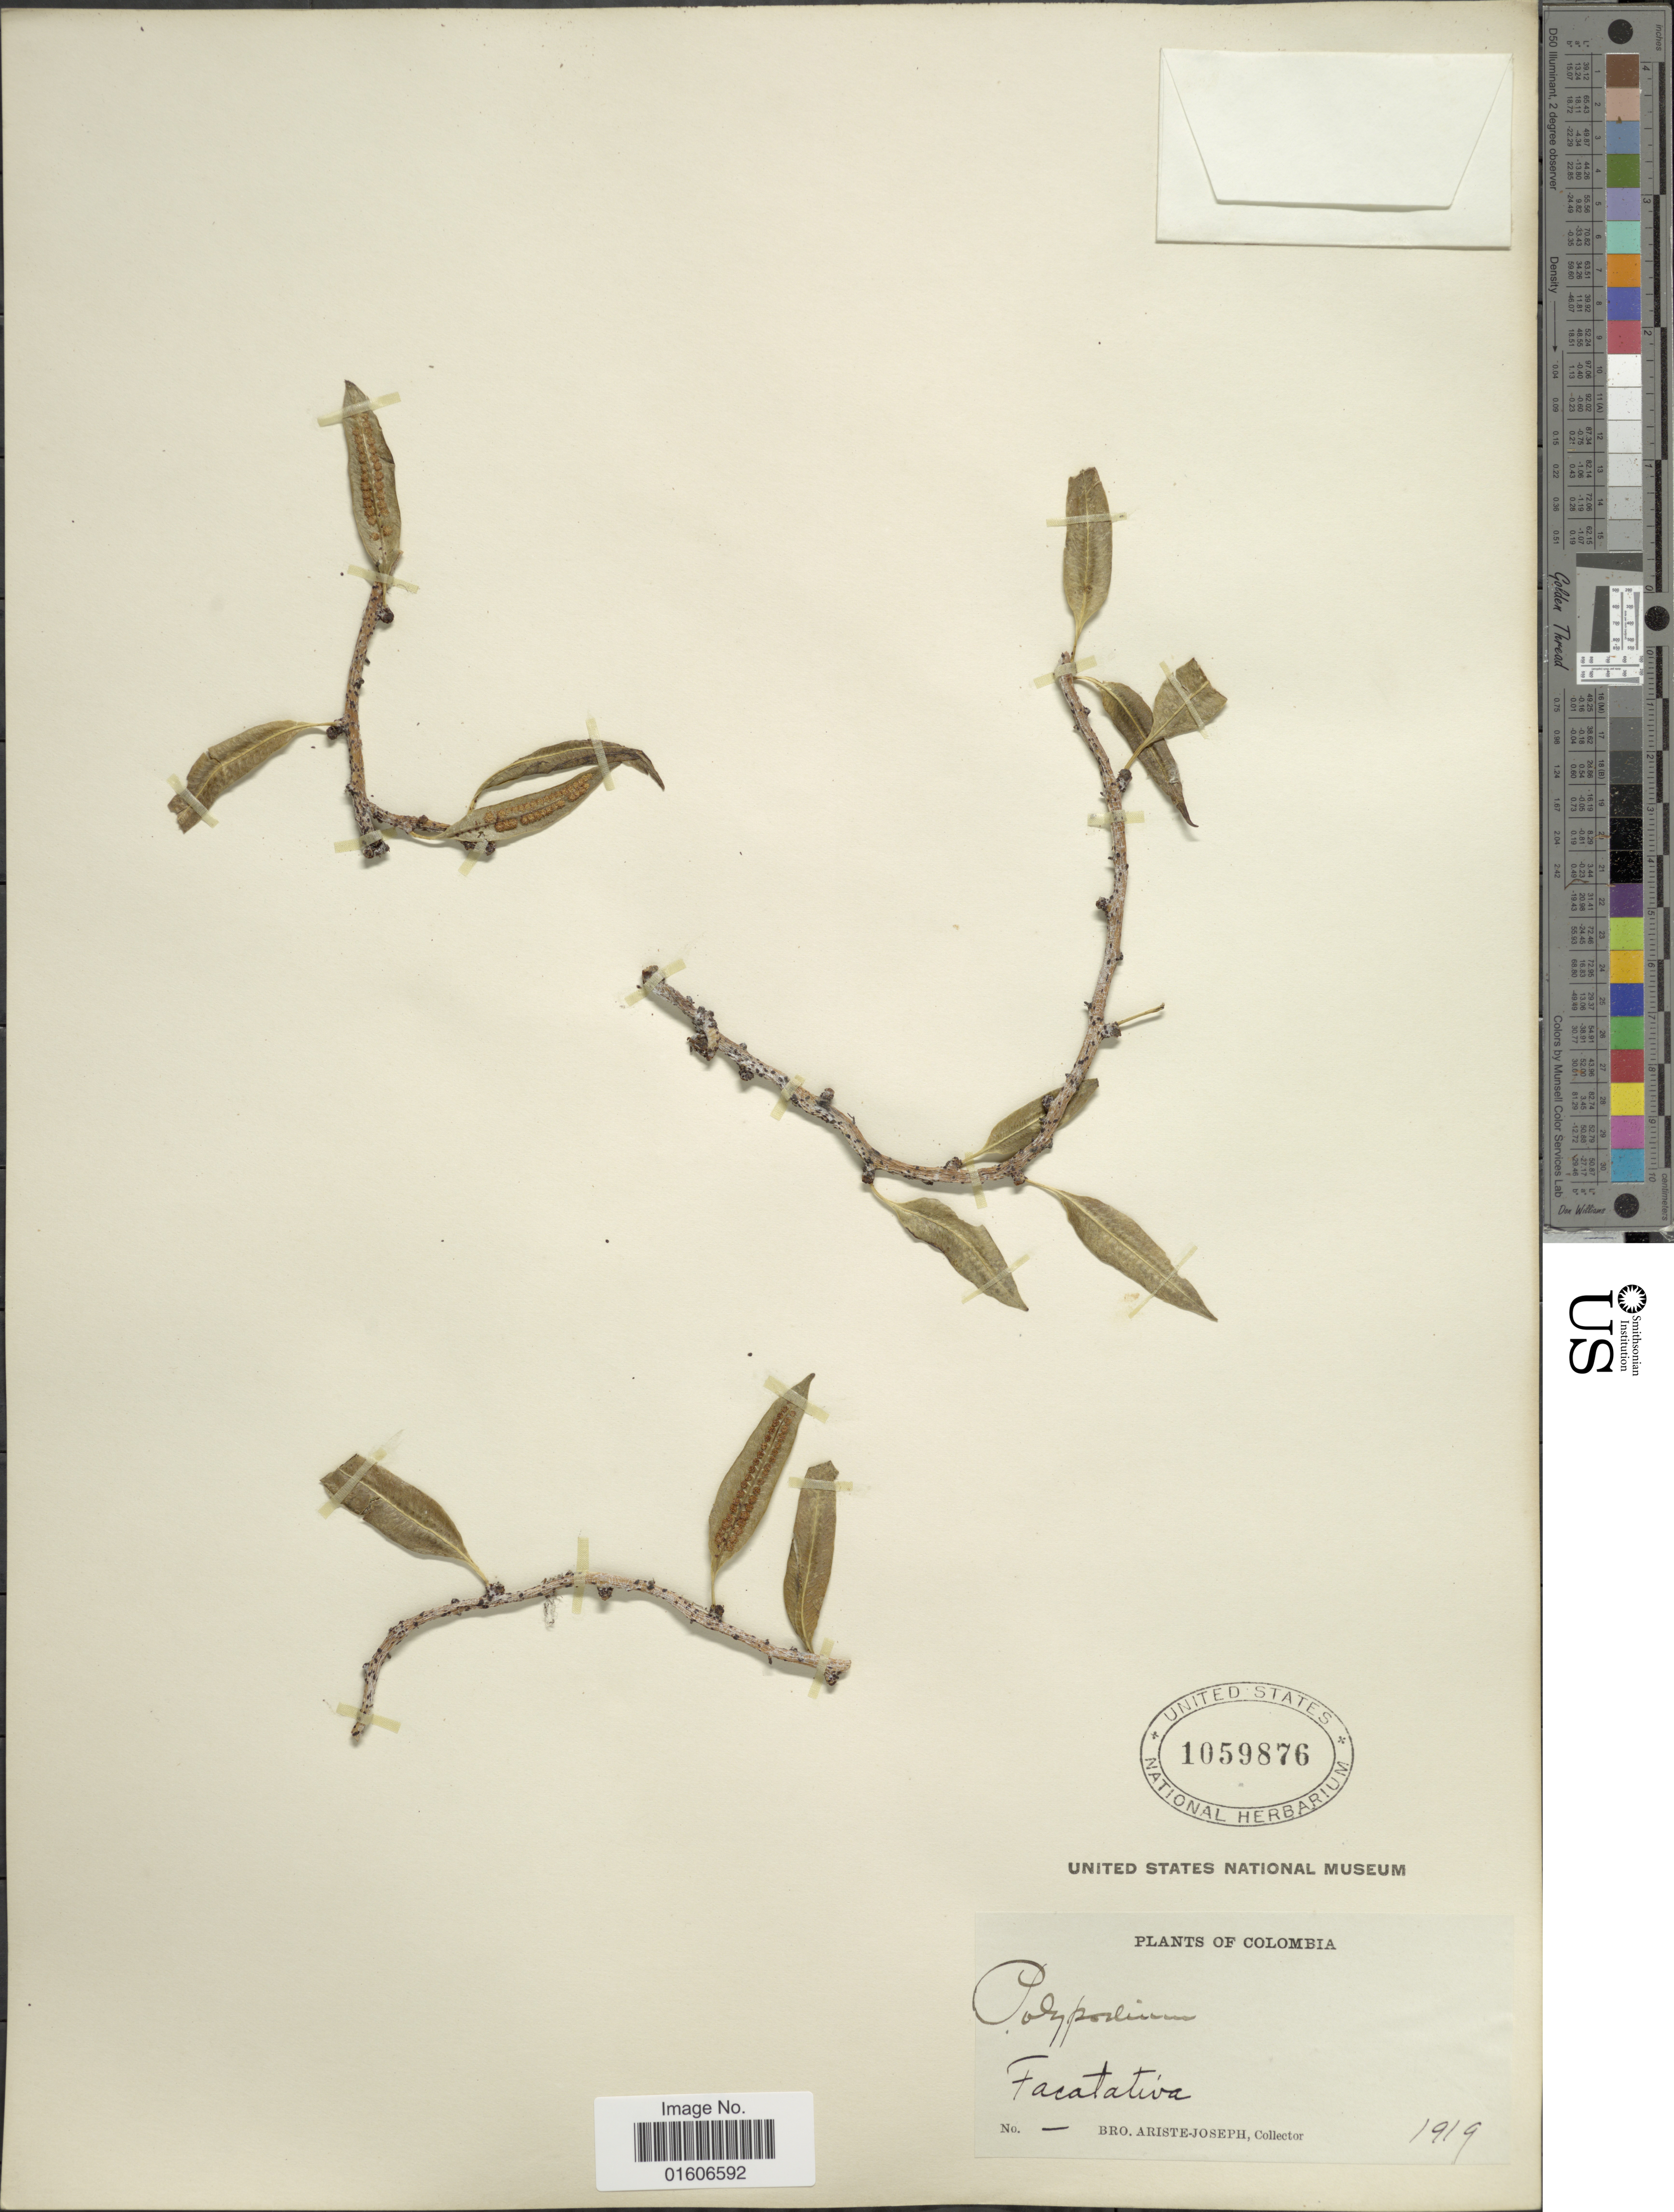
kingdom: Plantae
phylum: Tracheophyta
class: Polypodiopsida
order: Polypodiales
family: Polypodiaceae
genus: Serpocaulon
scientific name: Serpocaulon levigatum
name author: (Cav.) A.R. Sm.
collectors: Bro. Ariste-Joseph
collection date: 1919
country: Colombia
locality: Facatativa.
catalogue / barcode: US 1059876